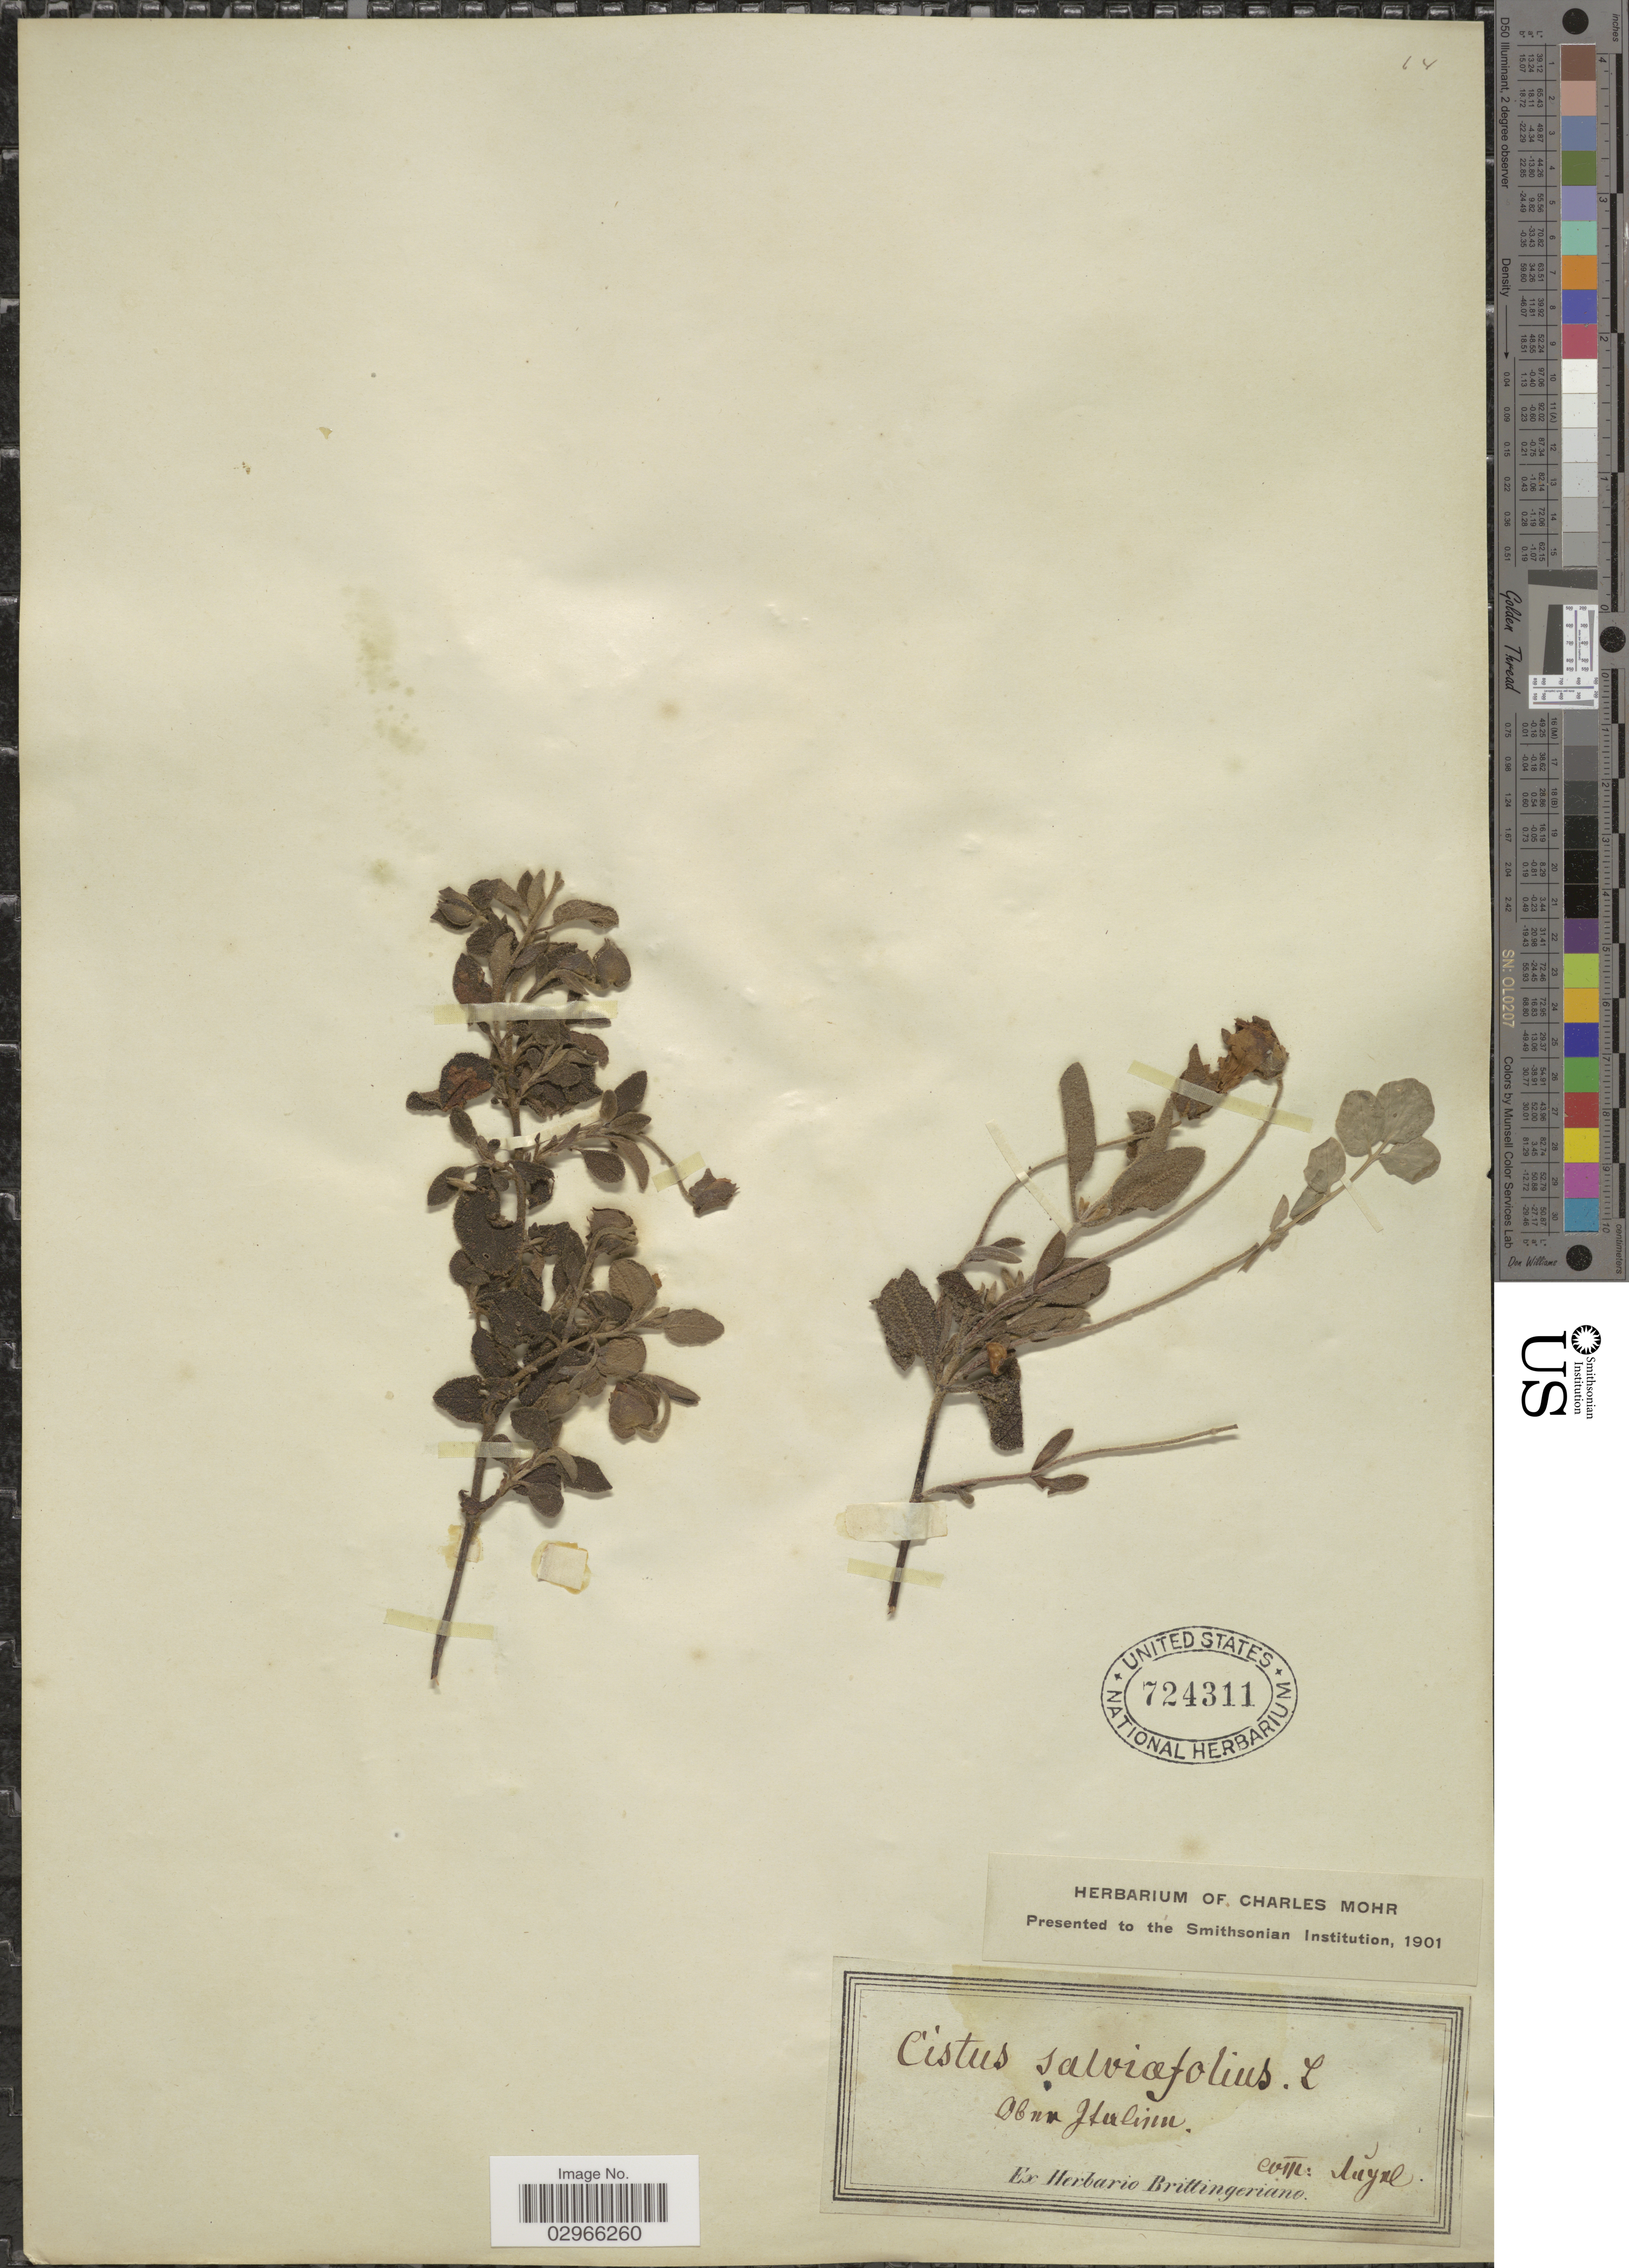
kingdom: Plantae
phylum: Tracheophyta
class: Magnoliopsida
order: Malvales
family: Cistaceae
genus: Cistus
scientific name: Cistus salviifolius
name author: L.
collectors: Ex herb. Brittingeriano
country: Italy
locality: Abua Italien. [unsure placement]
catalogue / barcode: US 724311